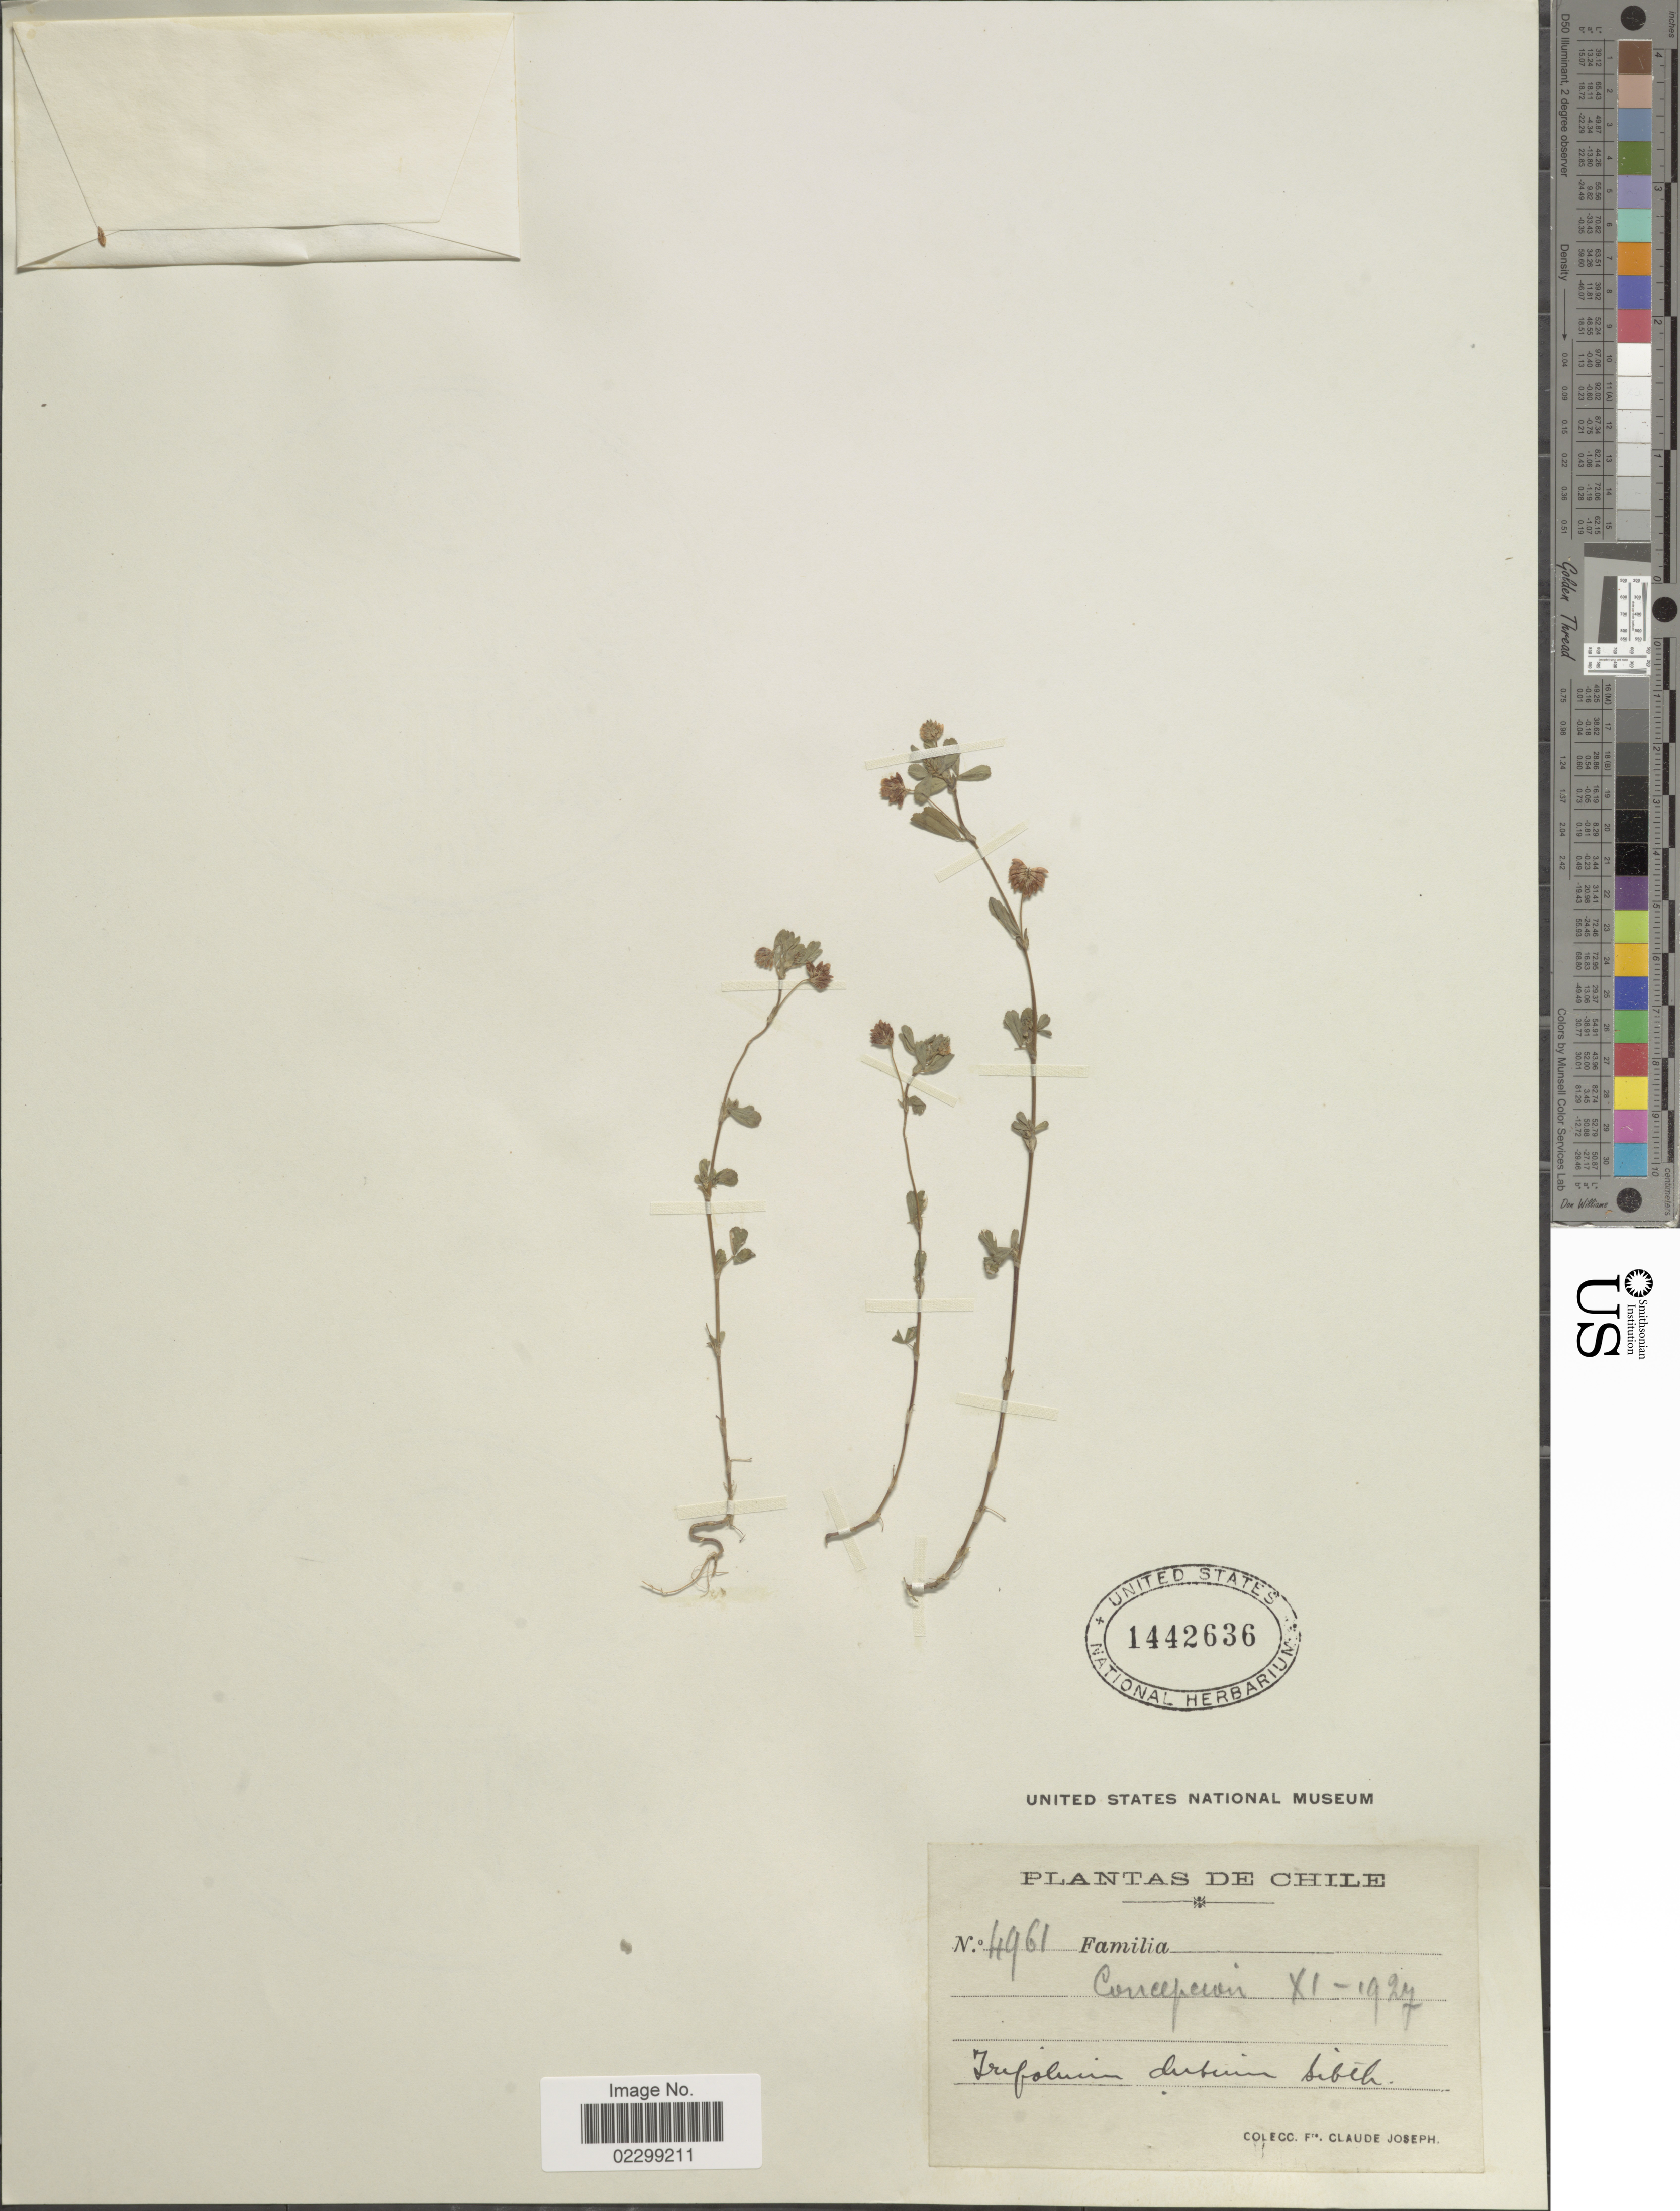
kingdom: Plantae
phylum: Tracheophyta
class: Magnoliopsida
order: Fabales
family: Fabaceae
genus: Trifolium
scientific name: Trifolium dubium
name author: Sibth.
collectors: Bro. Claude-Joseph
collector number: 4961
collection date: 1927-11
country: Paraguay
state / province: Concepcion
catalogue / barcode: US 1442636